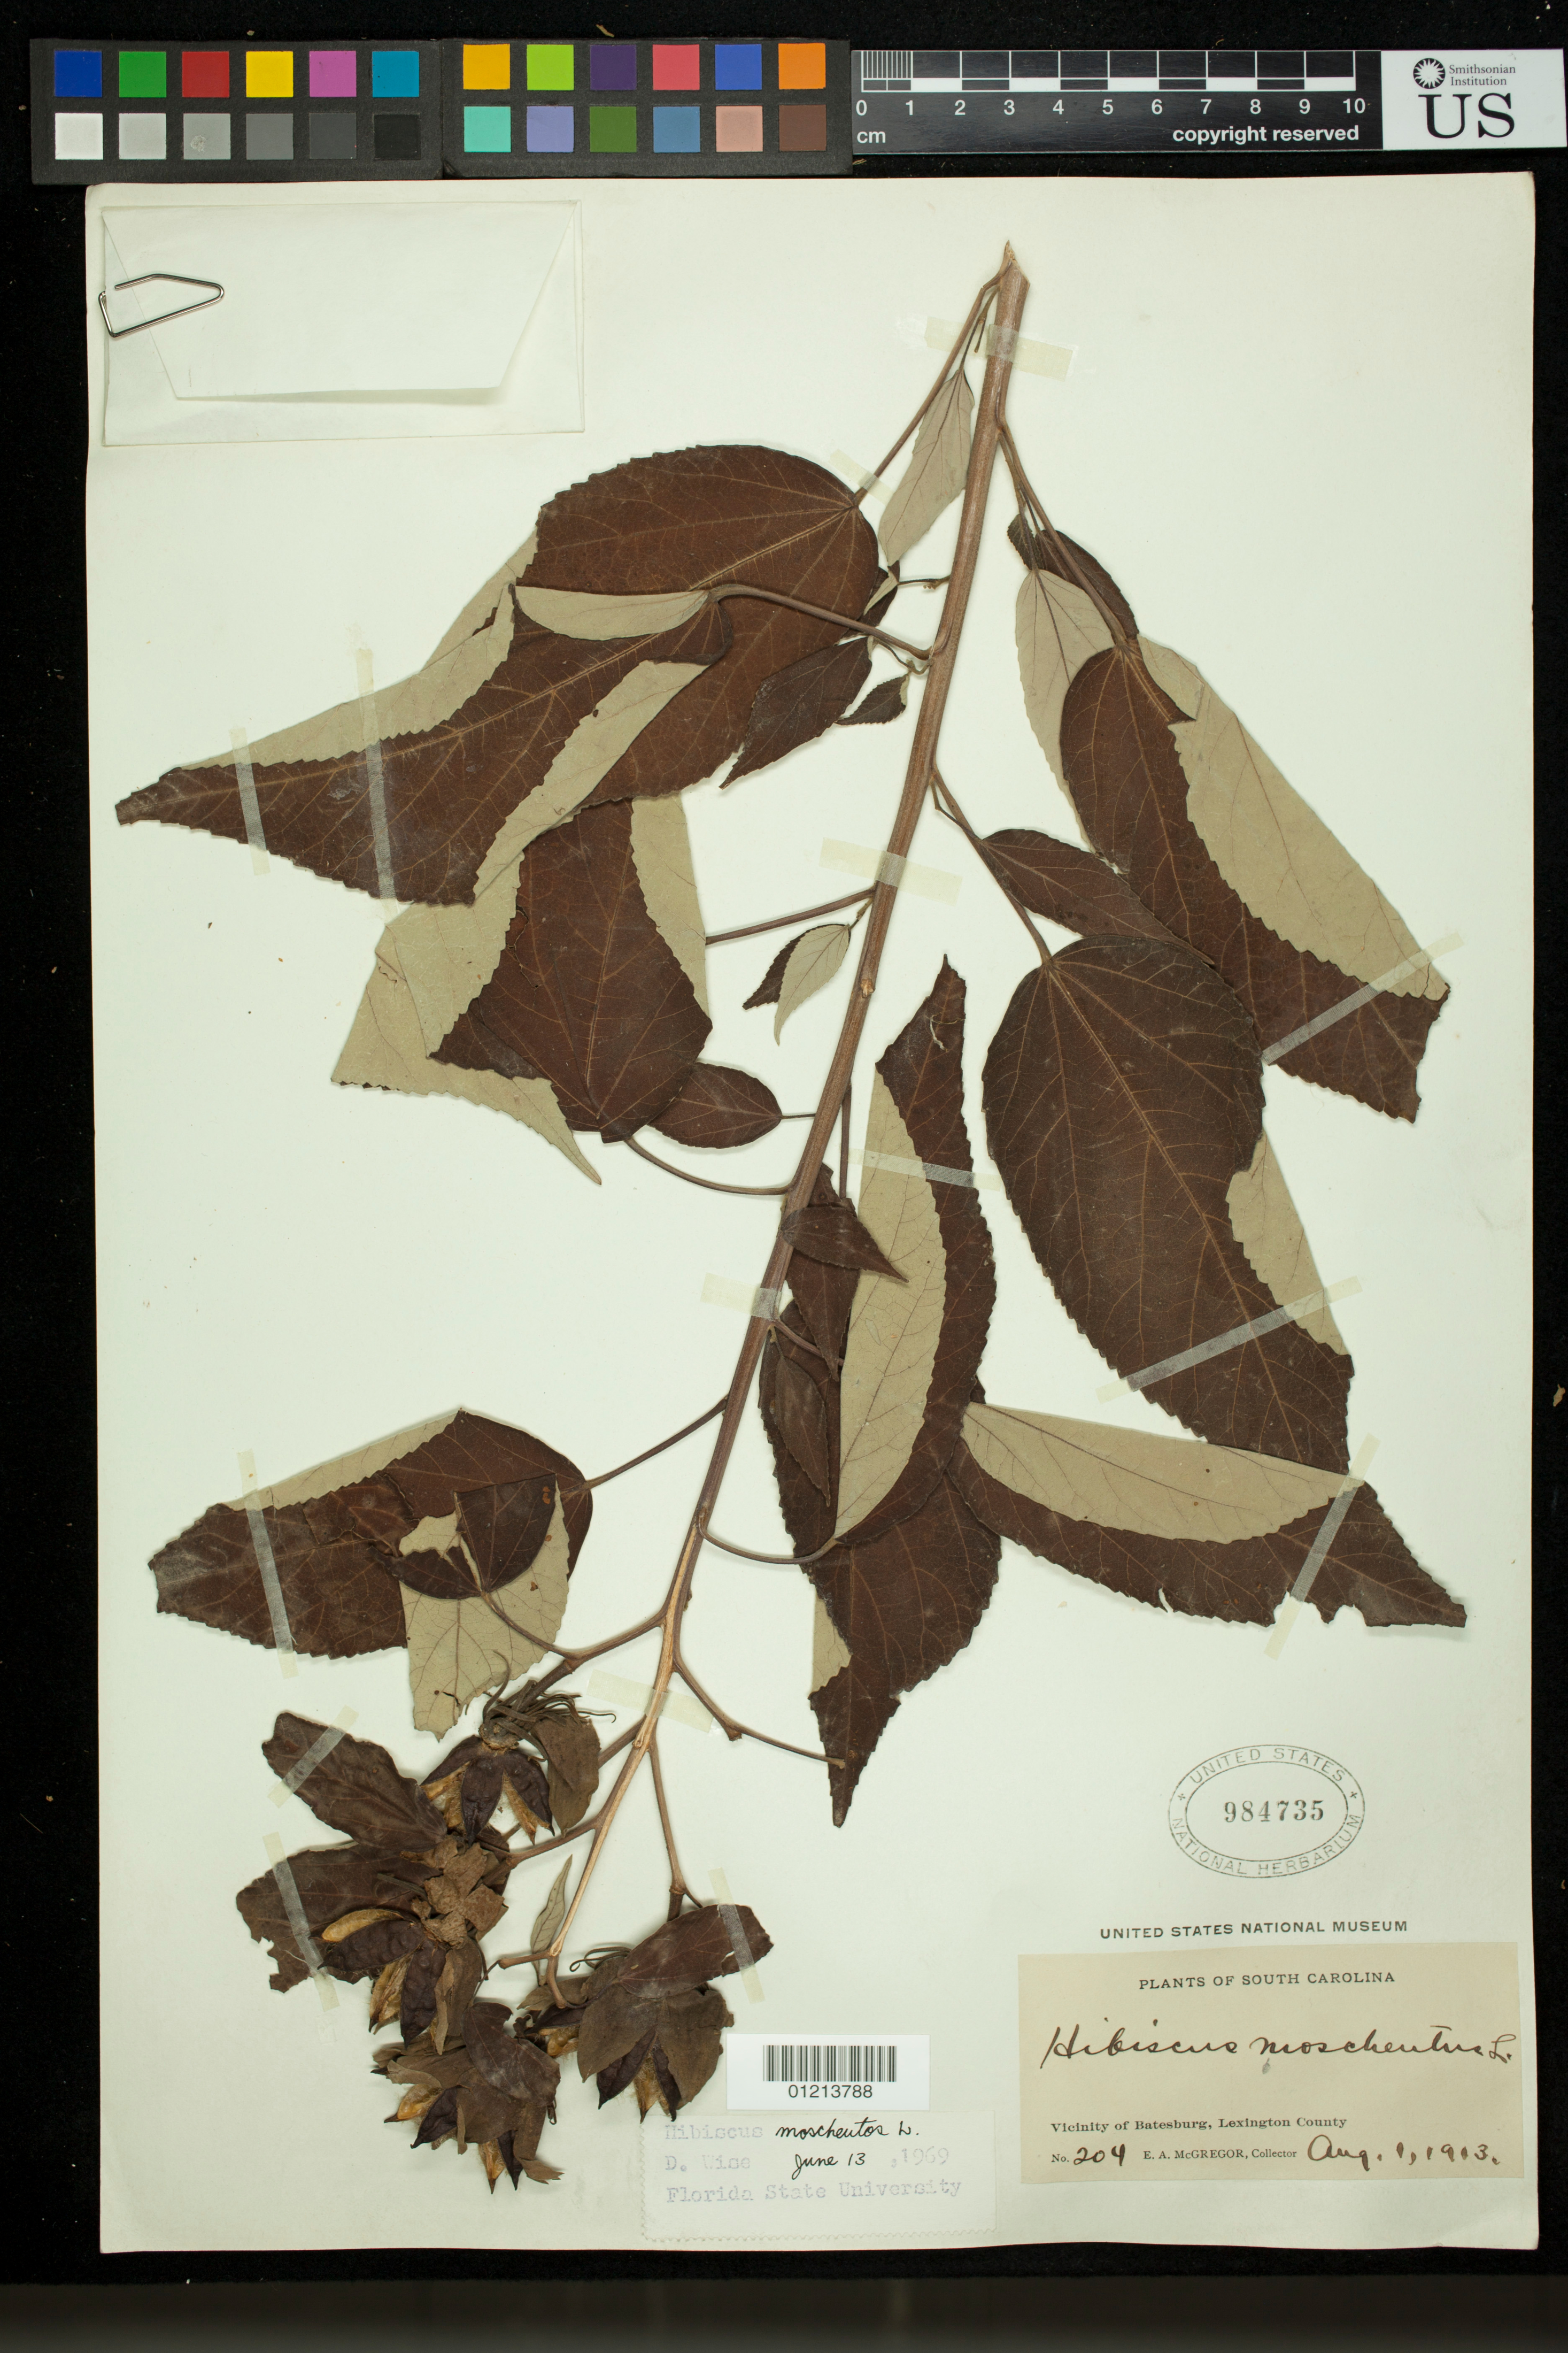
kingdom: Plantae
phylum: Tracheophyta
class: Magnoliopsida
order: Malvales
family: Malvaceae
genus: Hibiscus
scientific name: Hibiscus moscheutos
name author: L.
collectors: E. A. McGregor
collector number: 204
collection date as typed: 08 Jan 1913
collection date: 1913-01-08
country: United States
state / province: South Carolina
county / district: Lexington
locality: Vicinity of Batesburg, Lexington County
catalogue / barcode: US 984735